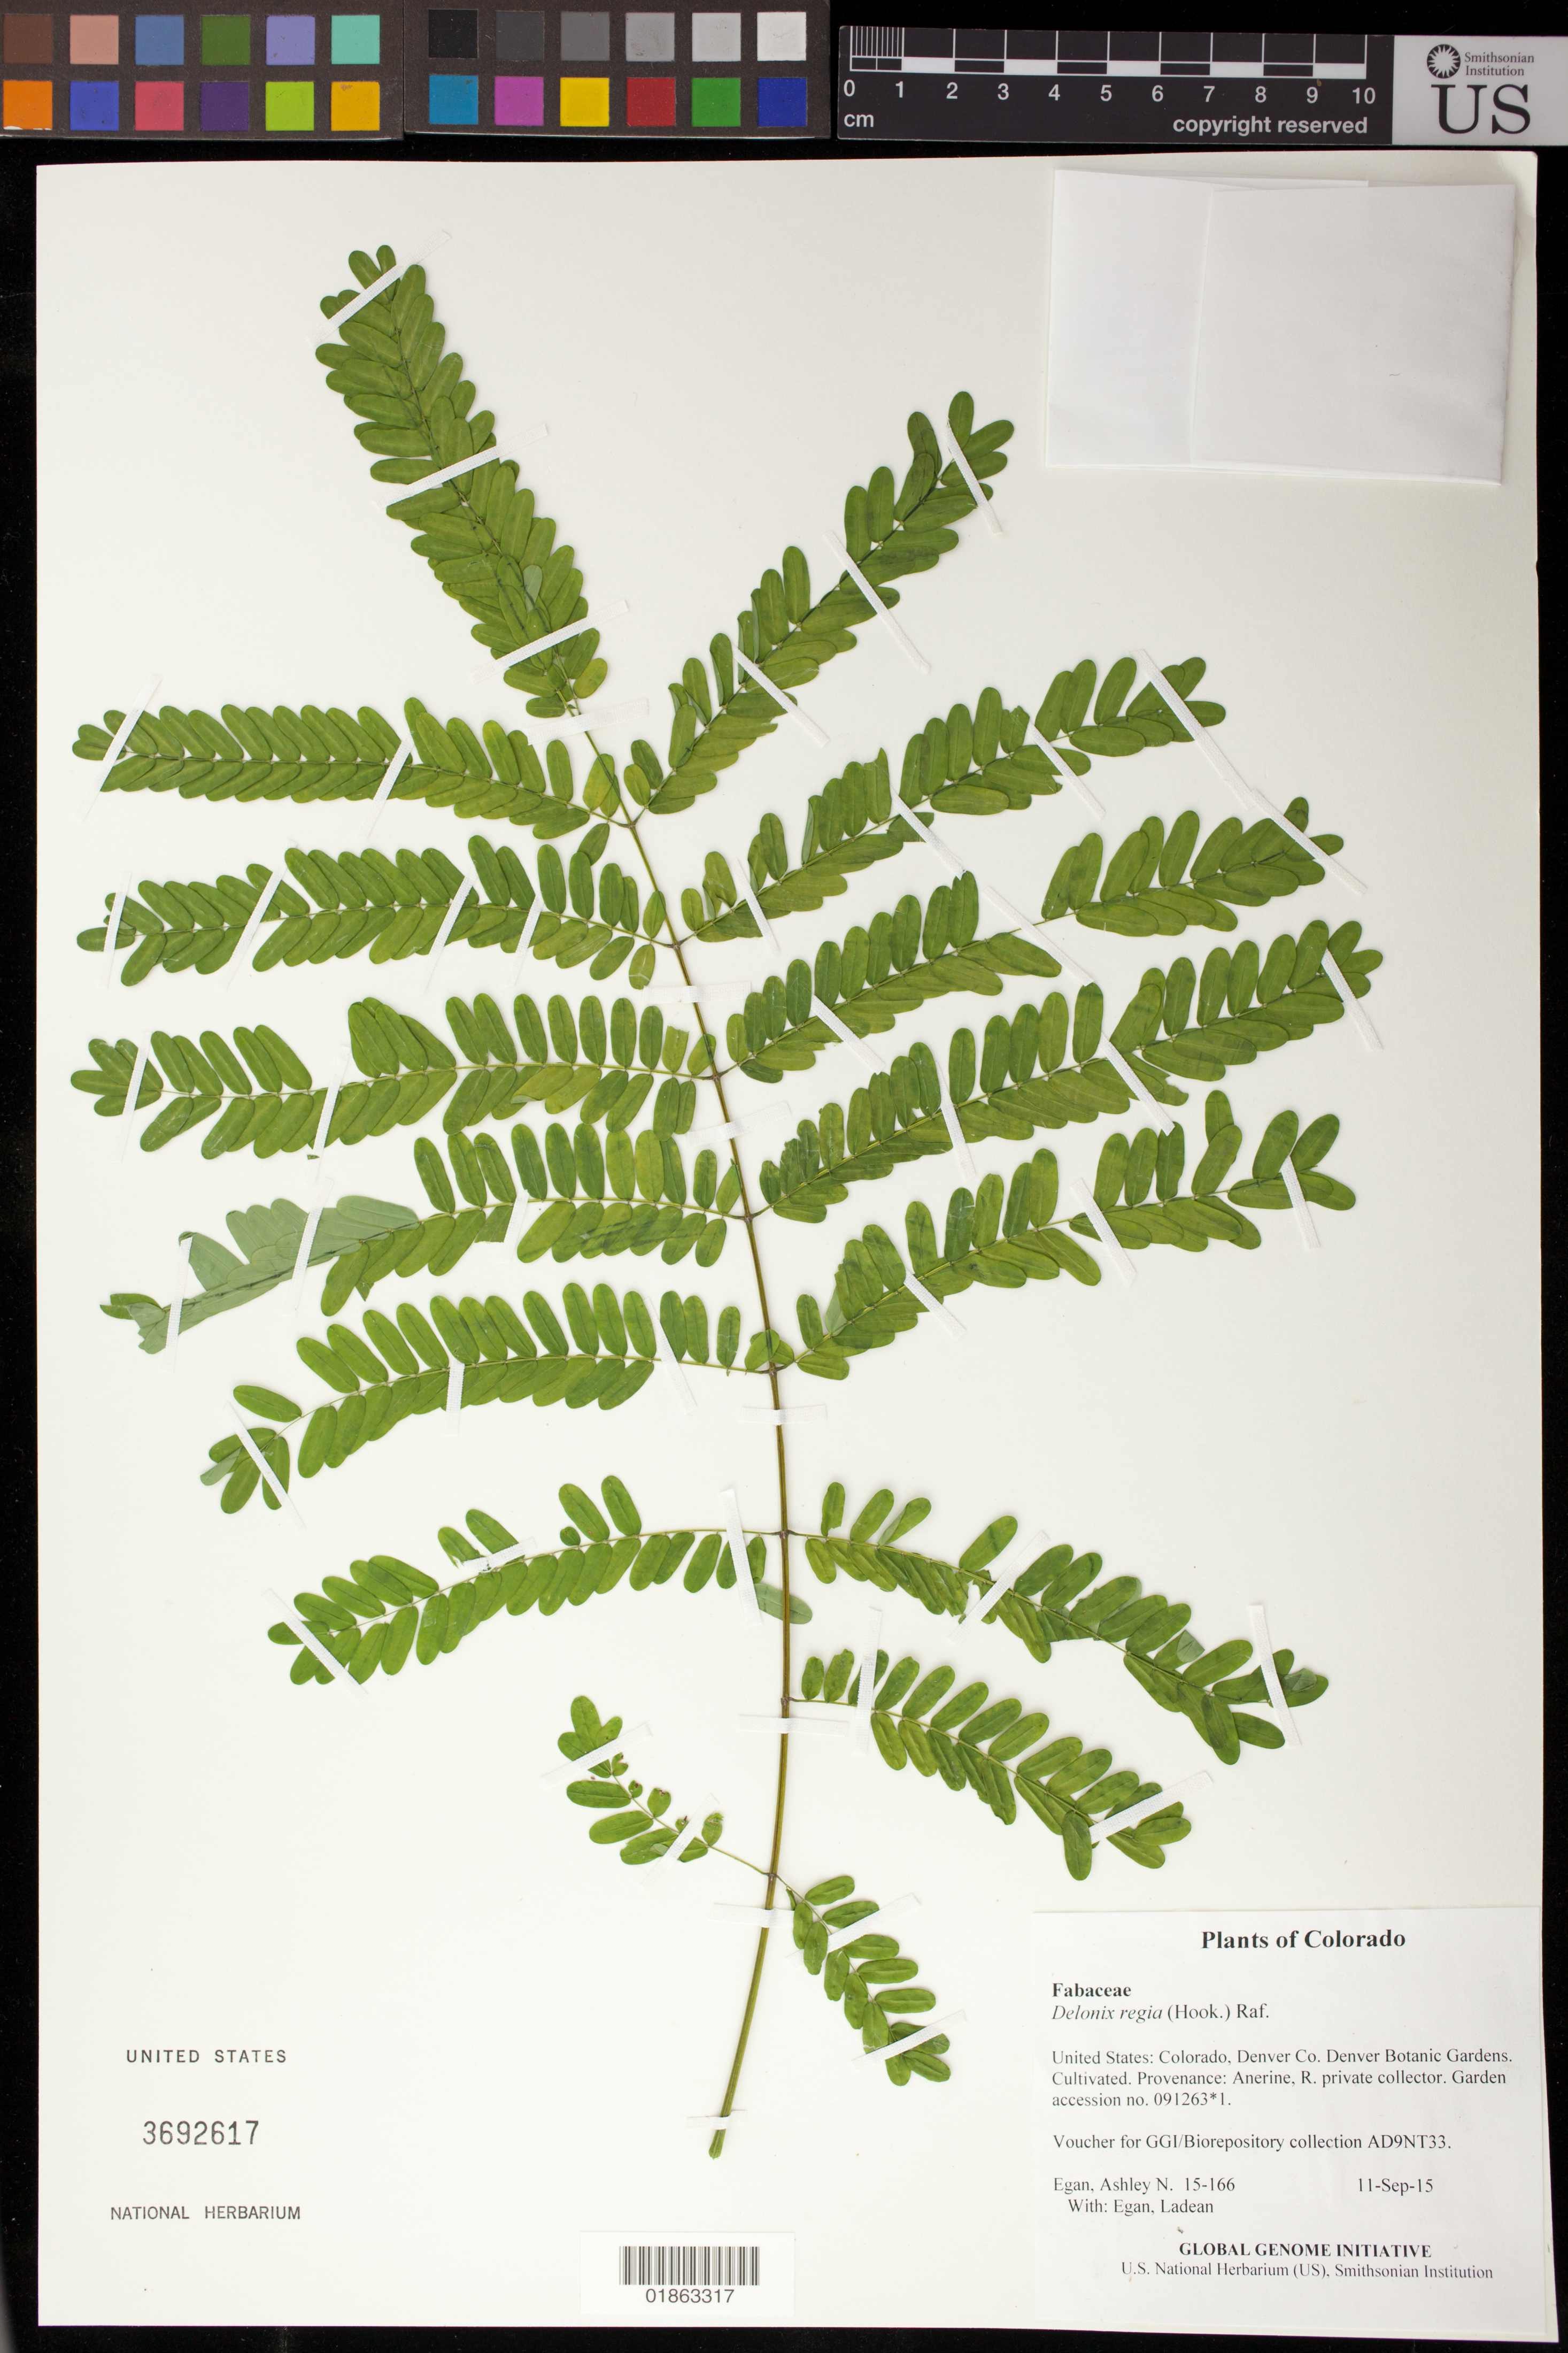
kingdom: Plantae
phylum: Tracheophyta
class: Magnoliopsida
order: Fabales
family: Fabaceae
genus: Delonix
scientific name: Delonix regia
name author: (Bojer ex Hook.) Raf.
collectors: A. N. Egan & L. Egan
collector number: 15-166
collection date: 2015-09-11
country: United States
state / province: Colorado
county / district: Denver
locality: Denver Botanic Gardens. Cultivated. Provenance: Anerine, R. private collector. Garden accession no. 091263.1.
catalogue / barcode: US 3692617